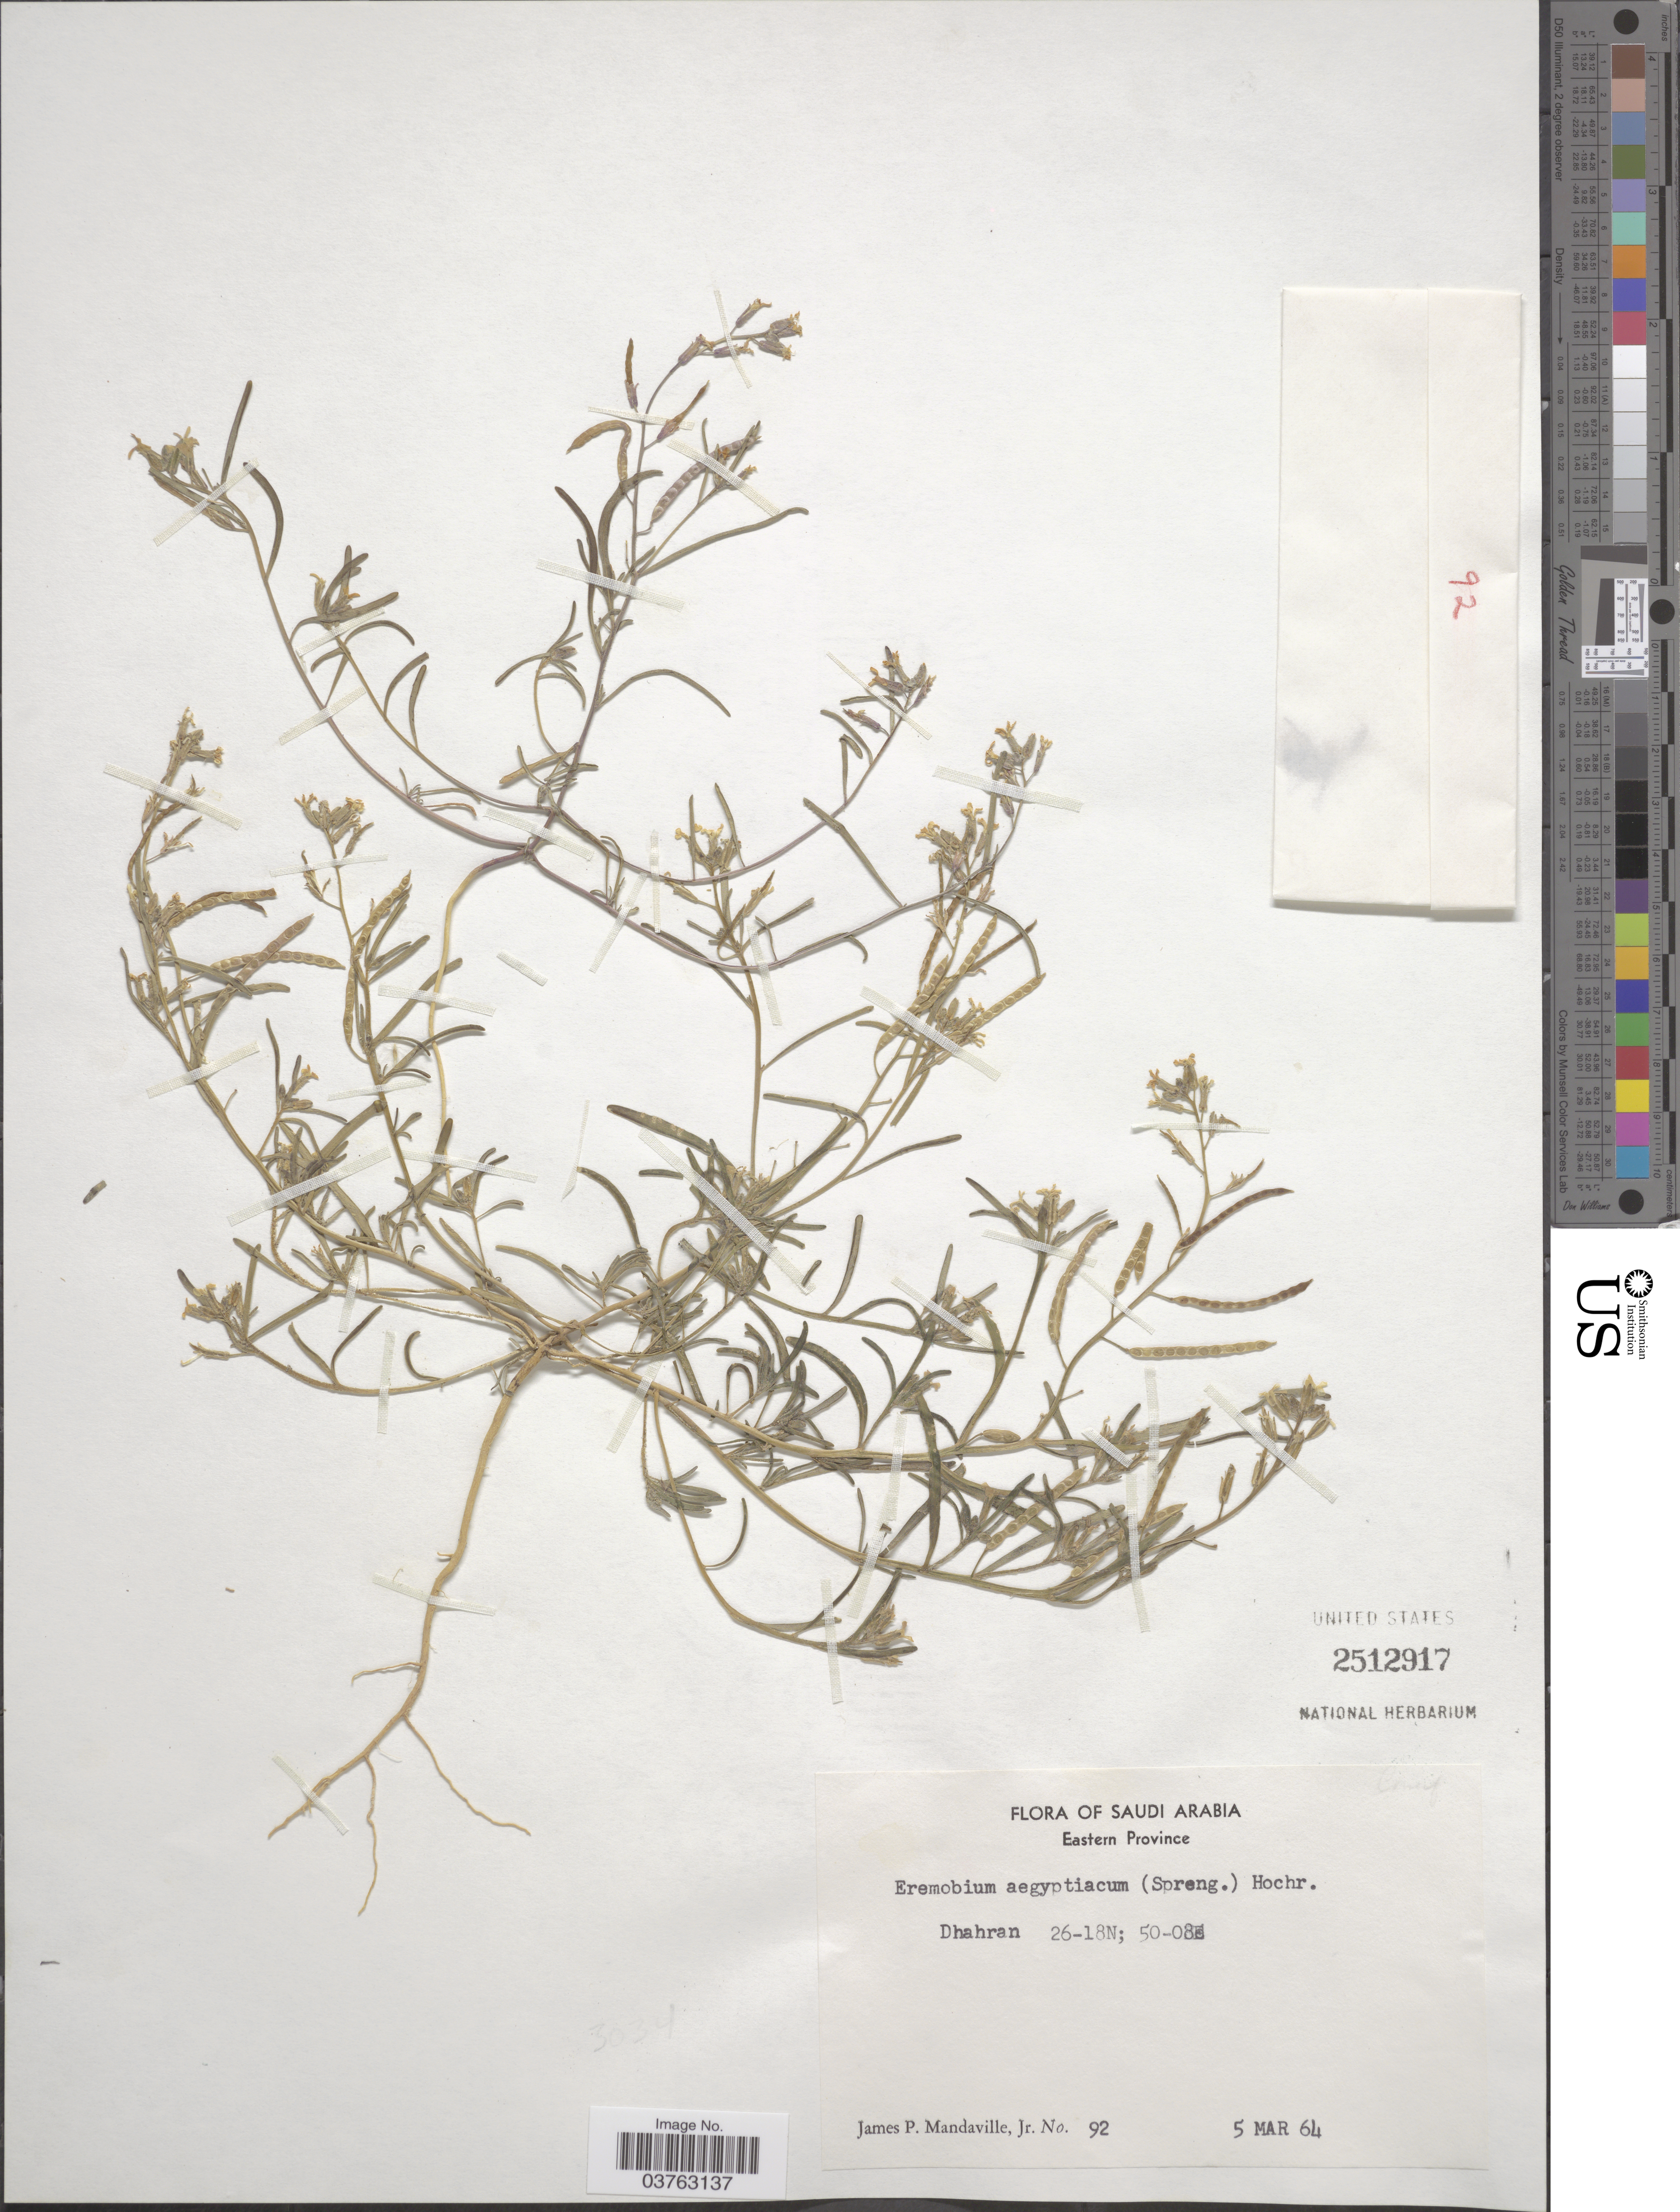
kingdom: Plantae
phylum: Tracheophyta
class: Magnoliopsida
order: Brassicales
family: Brassicaceae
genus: Eremobium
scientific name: Eremobium aegyptiacum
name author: (Spreng.) Asch. ex Boiss.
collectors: J. Mandaville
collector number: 92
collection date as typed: Transcribed d/m/y: 5/3/64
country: Saudi Arabia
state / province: Ash Sharqiyah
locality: Eastern Province, Dhahran.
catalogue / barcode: US 2512917